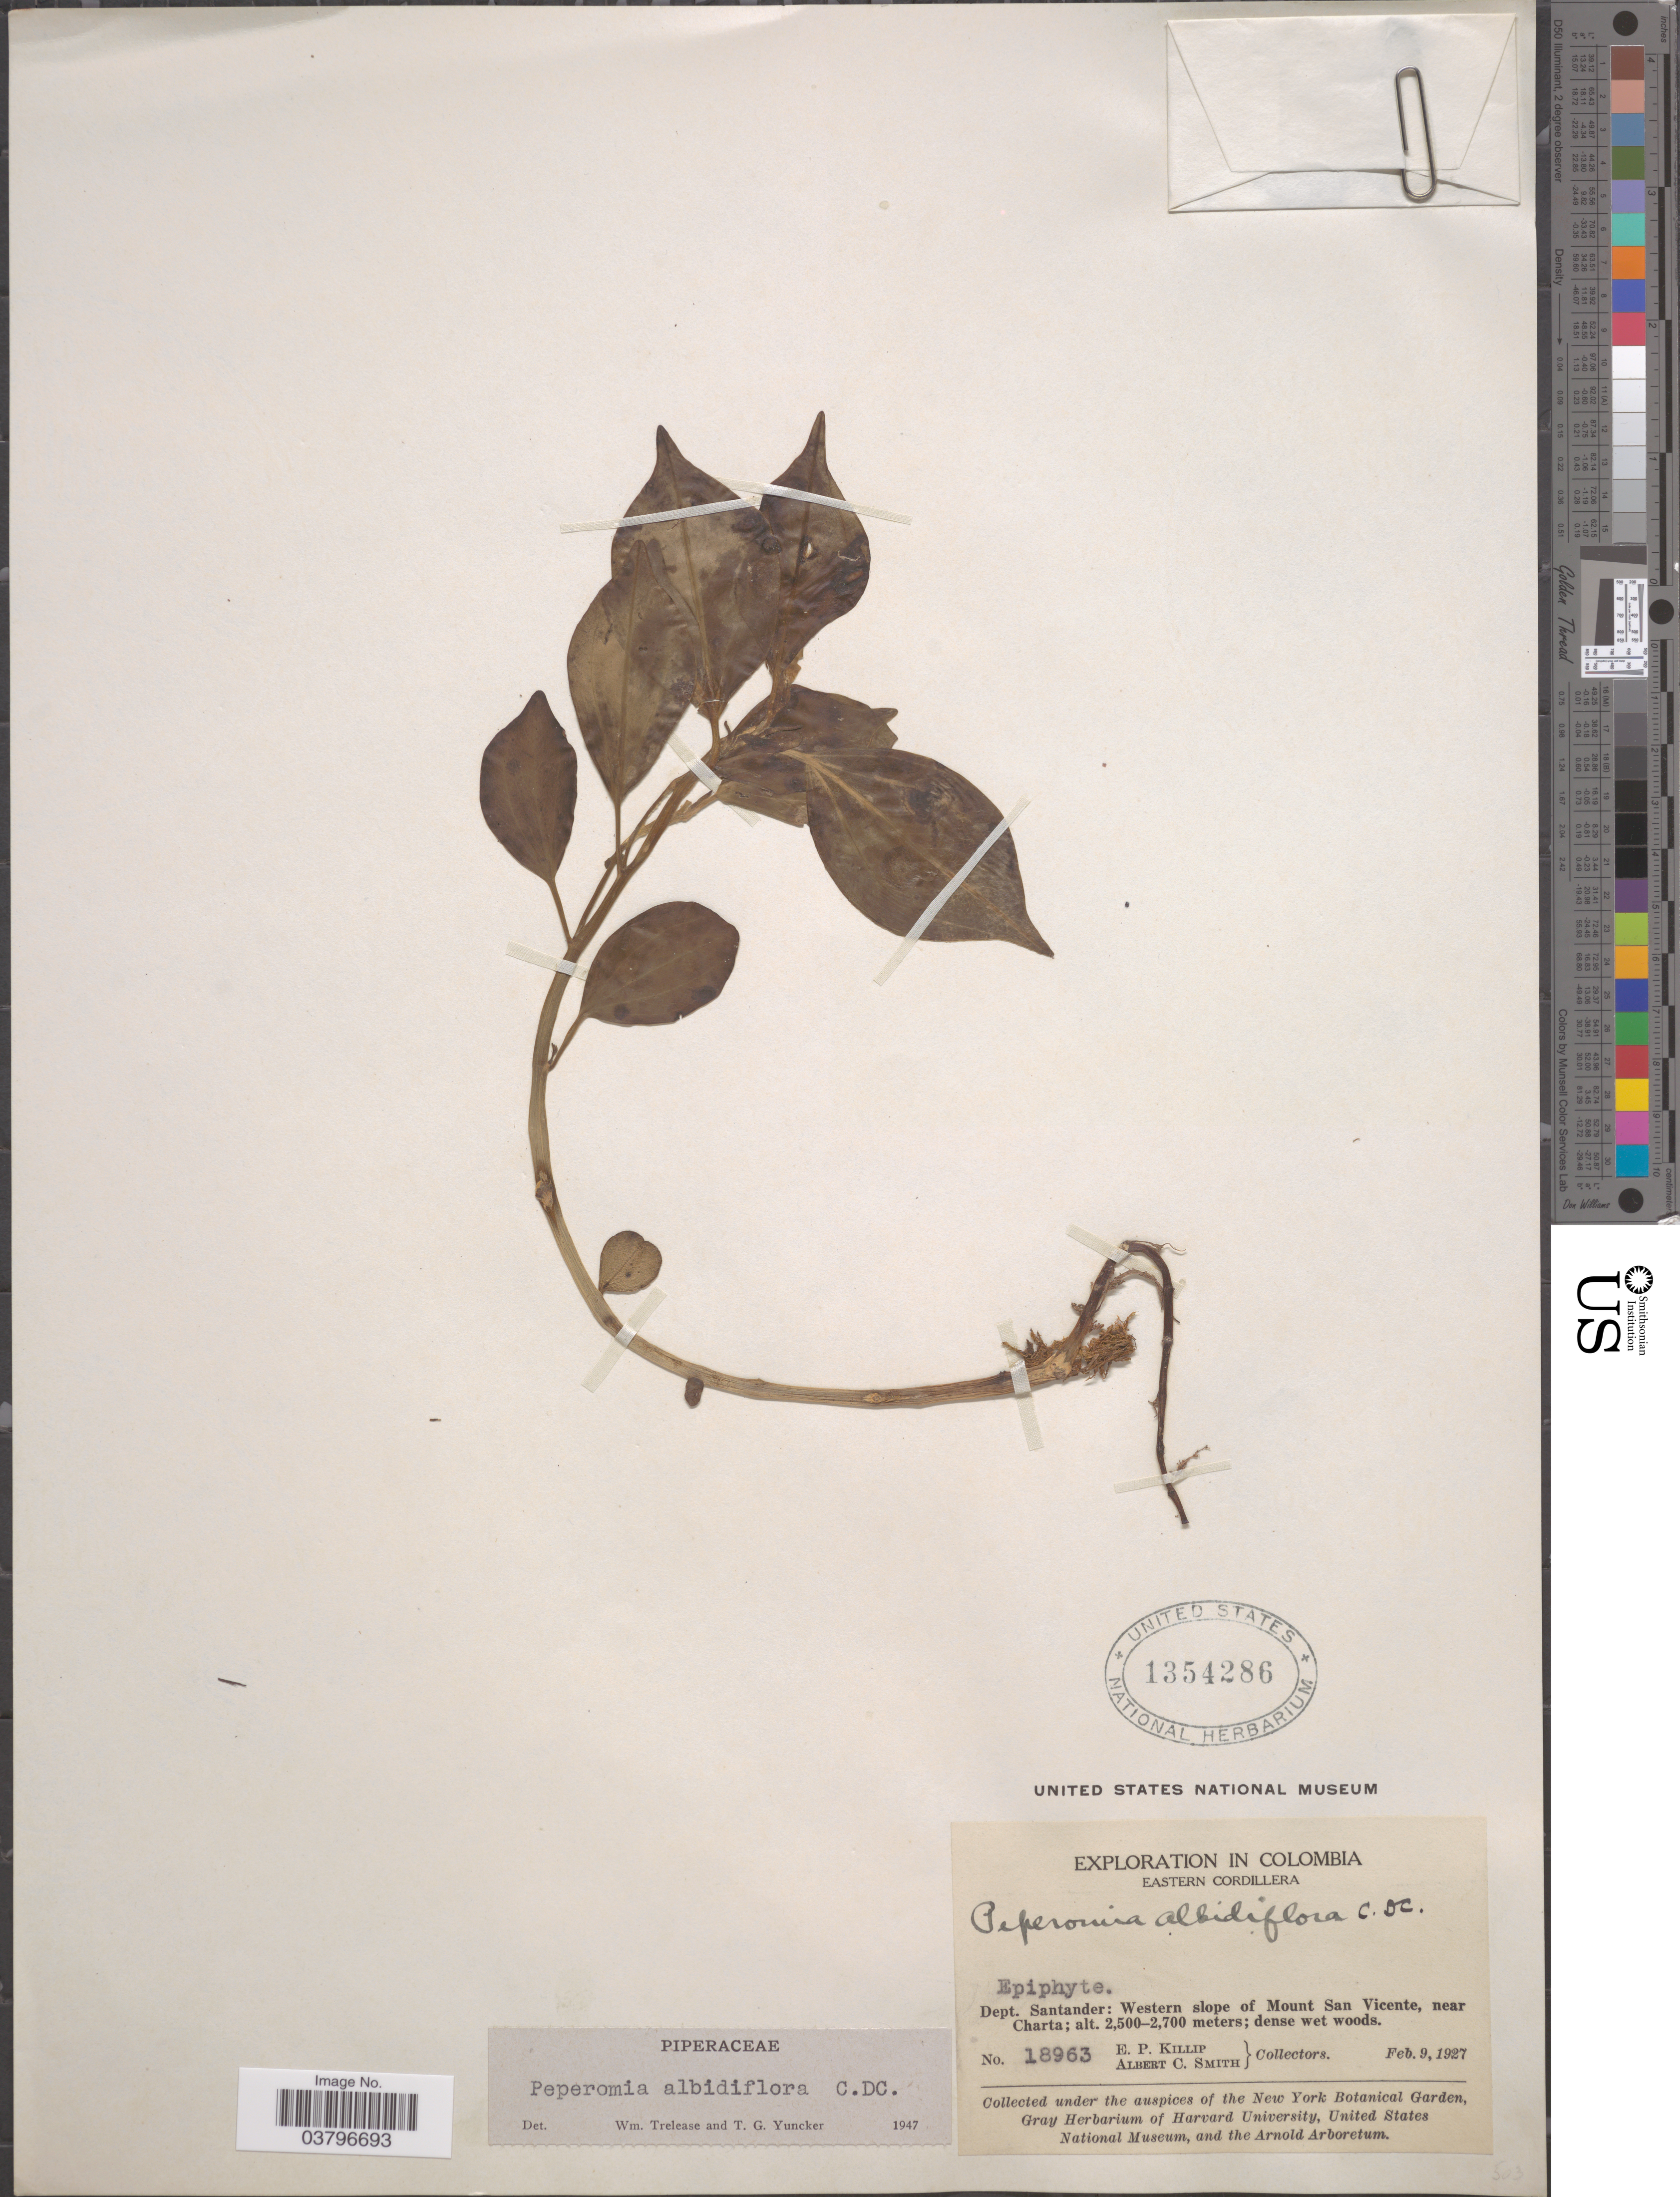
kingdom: Plantae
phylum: Tracheophyta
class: Magnoliopsida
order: Piperales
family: Piperaceae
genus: Peperomia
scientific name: Peperomia albidiflora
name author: C. DC.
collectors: E. P. Killip & A. C. Smith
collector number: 18963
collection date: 1927-02-09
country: Colombia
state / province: Santander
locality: Eastern Cordillera. Dept. Santander: Western slope of Mount San Vicente, near Charta.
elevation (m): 2500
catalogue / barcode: US 1354286